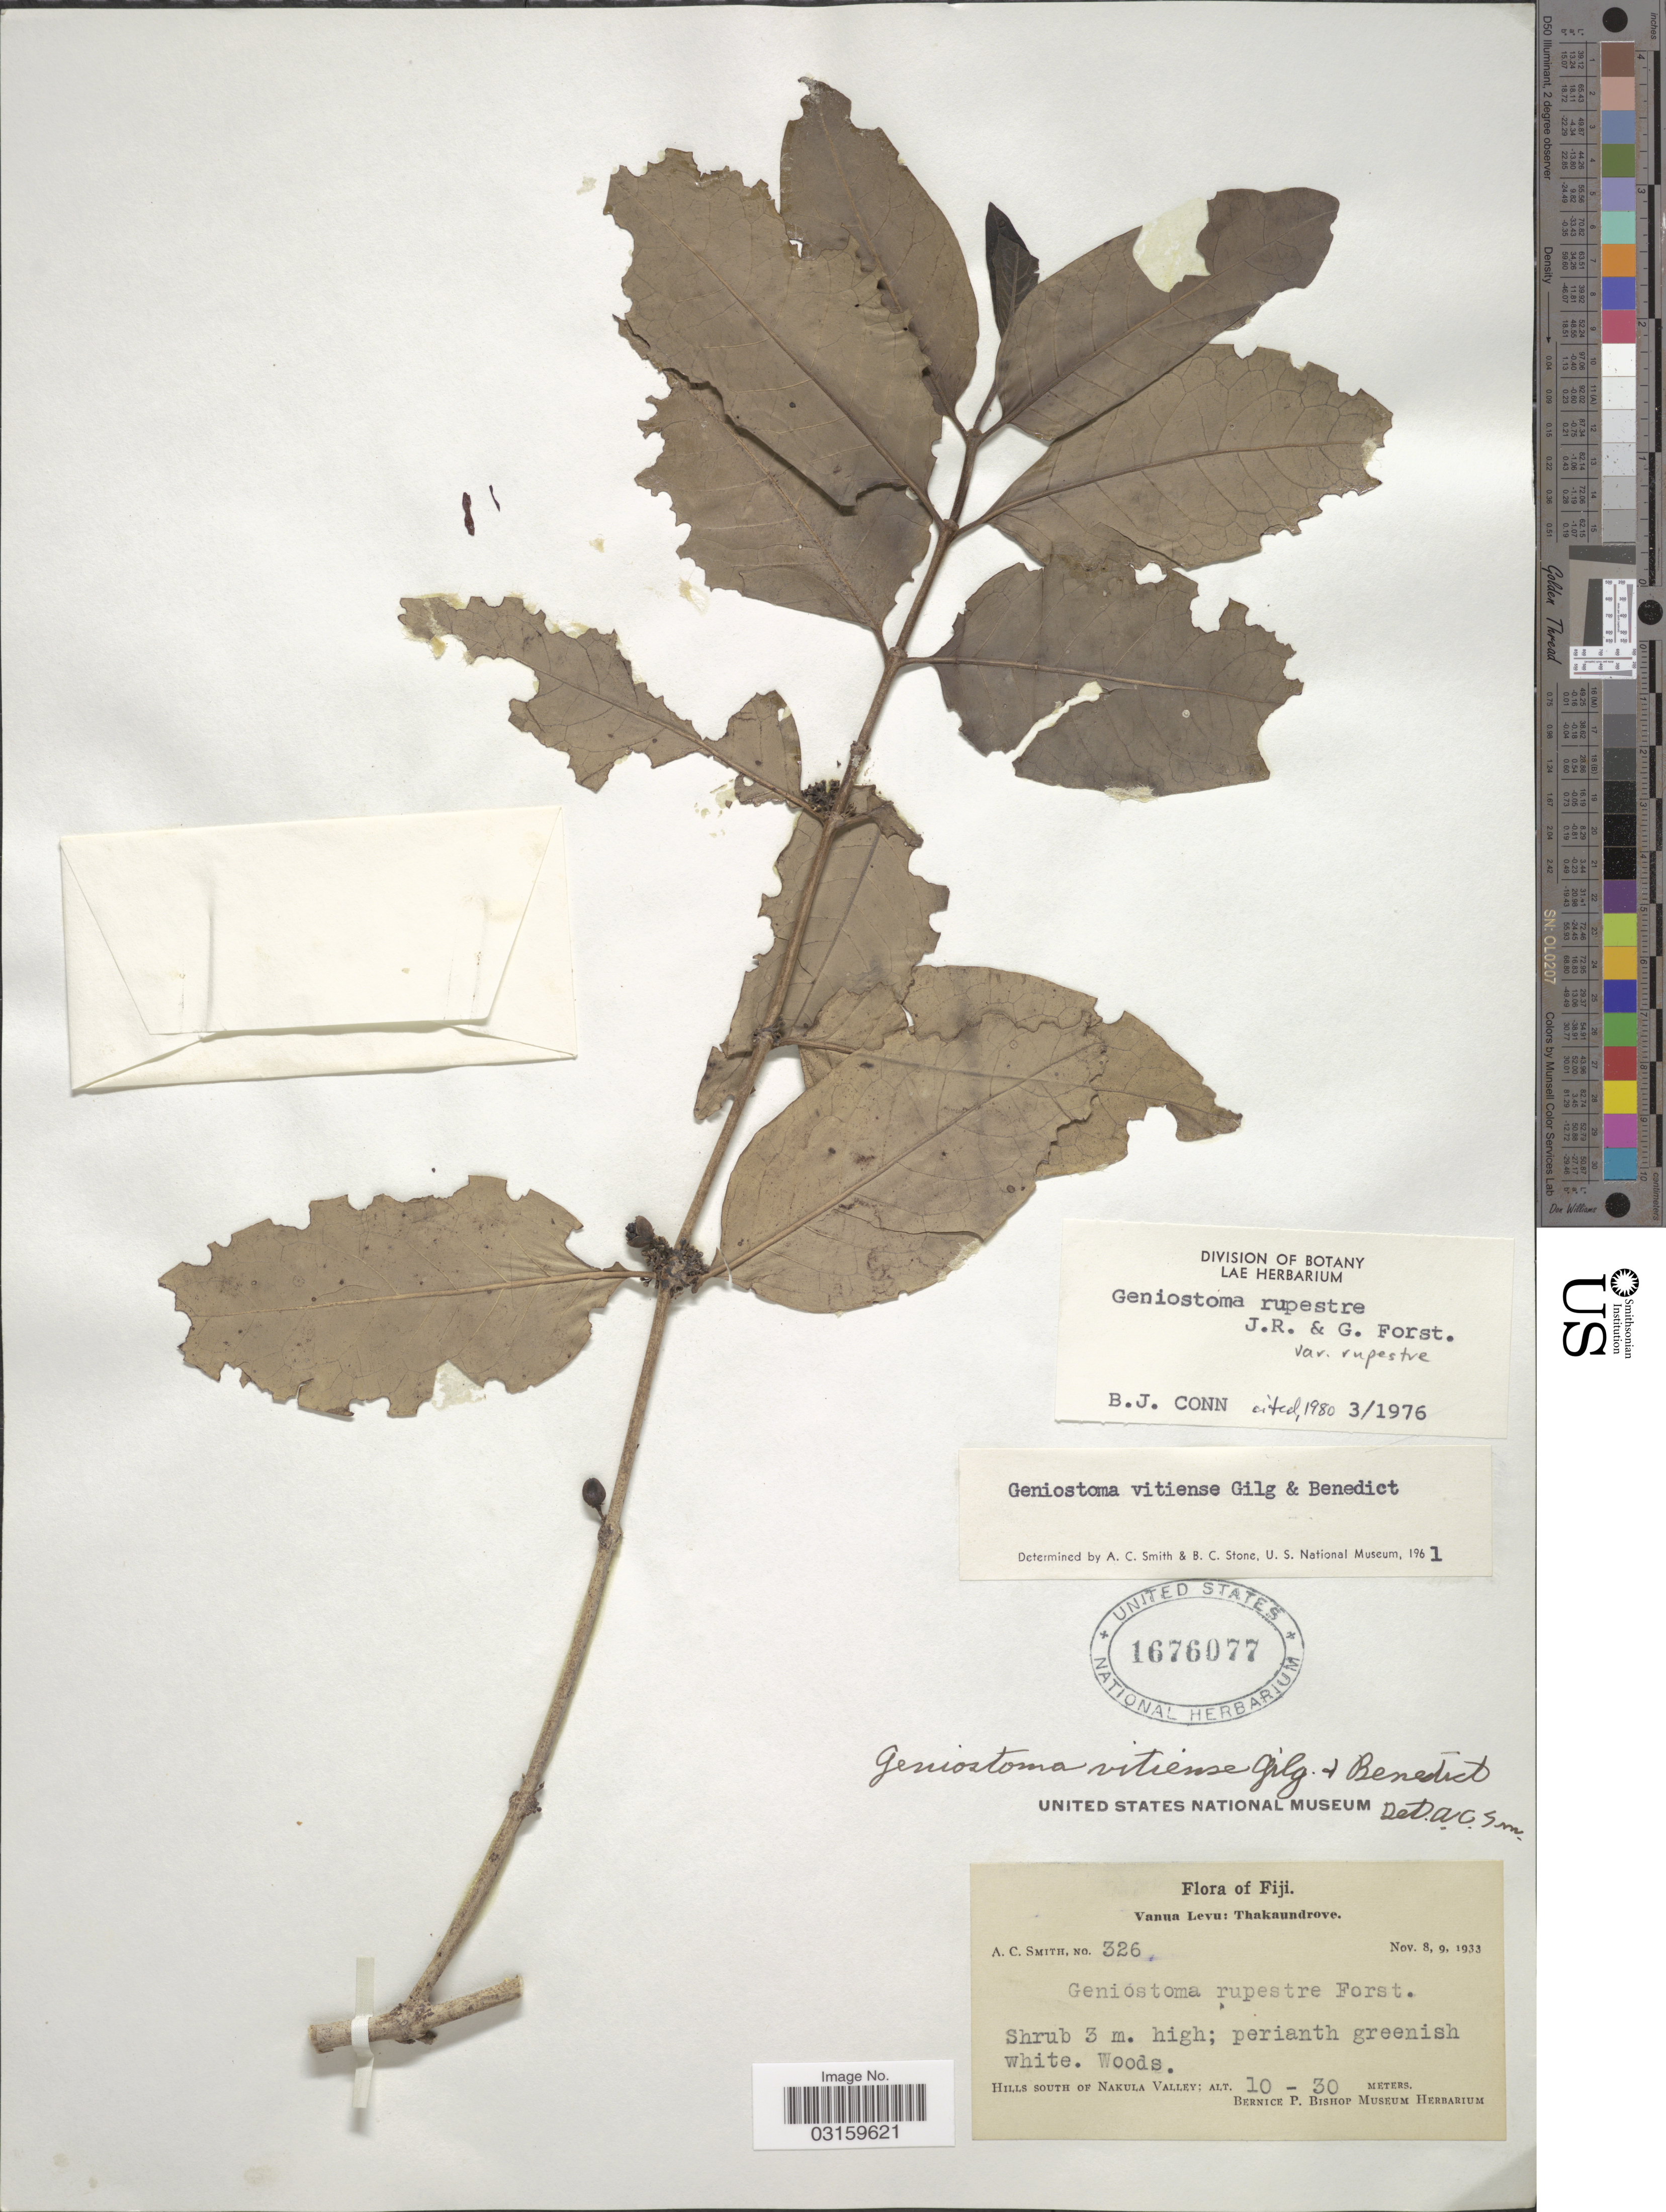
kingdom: Plantae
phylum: Tracheophyta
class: Magnoliopsida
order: Gentianales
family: Loganiaceae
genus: Geniostoma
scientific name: Geniostoma rupestre var. rupestre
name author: J.R. Forst. & G. Forst.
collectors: A. C. Smith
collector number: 326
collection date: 1933-11-08/1933-11-09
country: Fiji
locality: Vanua Levu: Thakaundrove. Hills south of Nakula Valley.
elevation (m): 10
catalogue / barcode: US 1676077